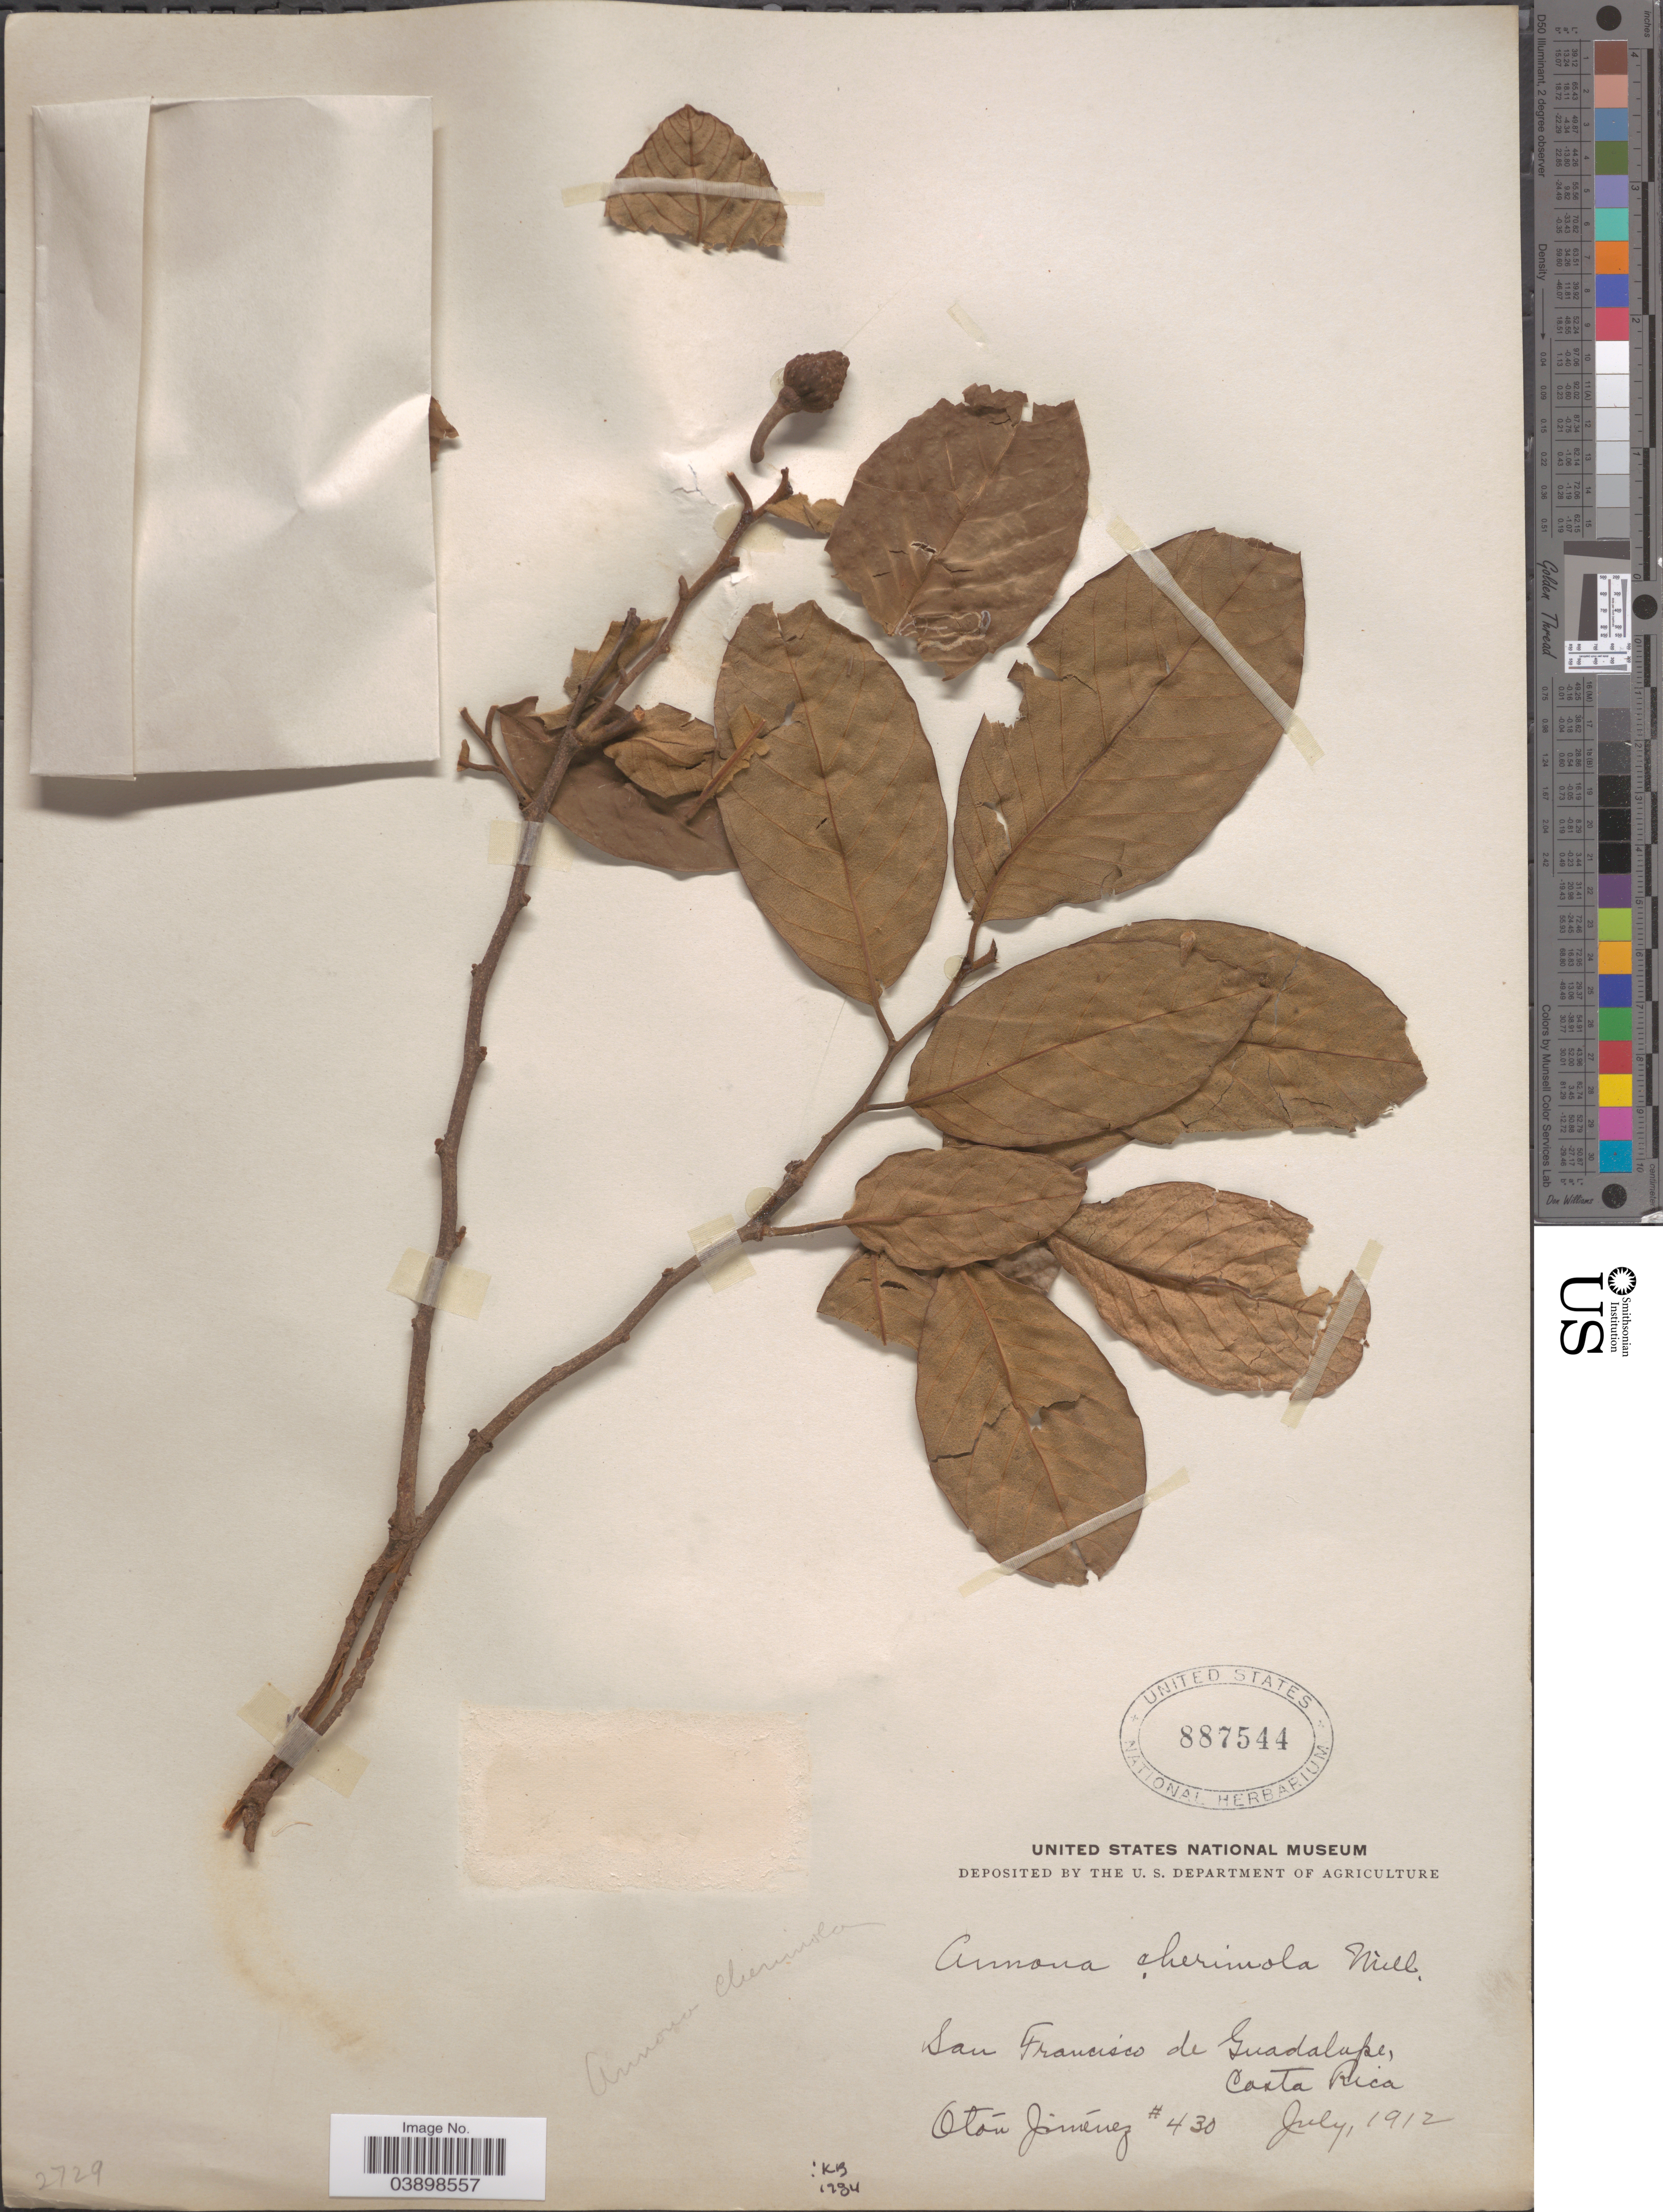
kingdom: Plantae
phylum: Tracheophyta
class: Magnoliopsida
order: Magnoliales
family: Annonaceae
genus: Annona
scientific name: Annona cherimola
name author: Mill.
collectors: O. Jimenez L.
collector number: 430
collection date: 1912-07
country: Costa Rica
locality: San Francisco de Guadalupe.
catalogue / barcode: US 887544